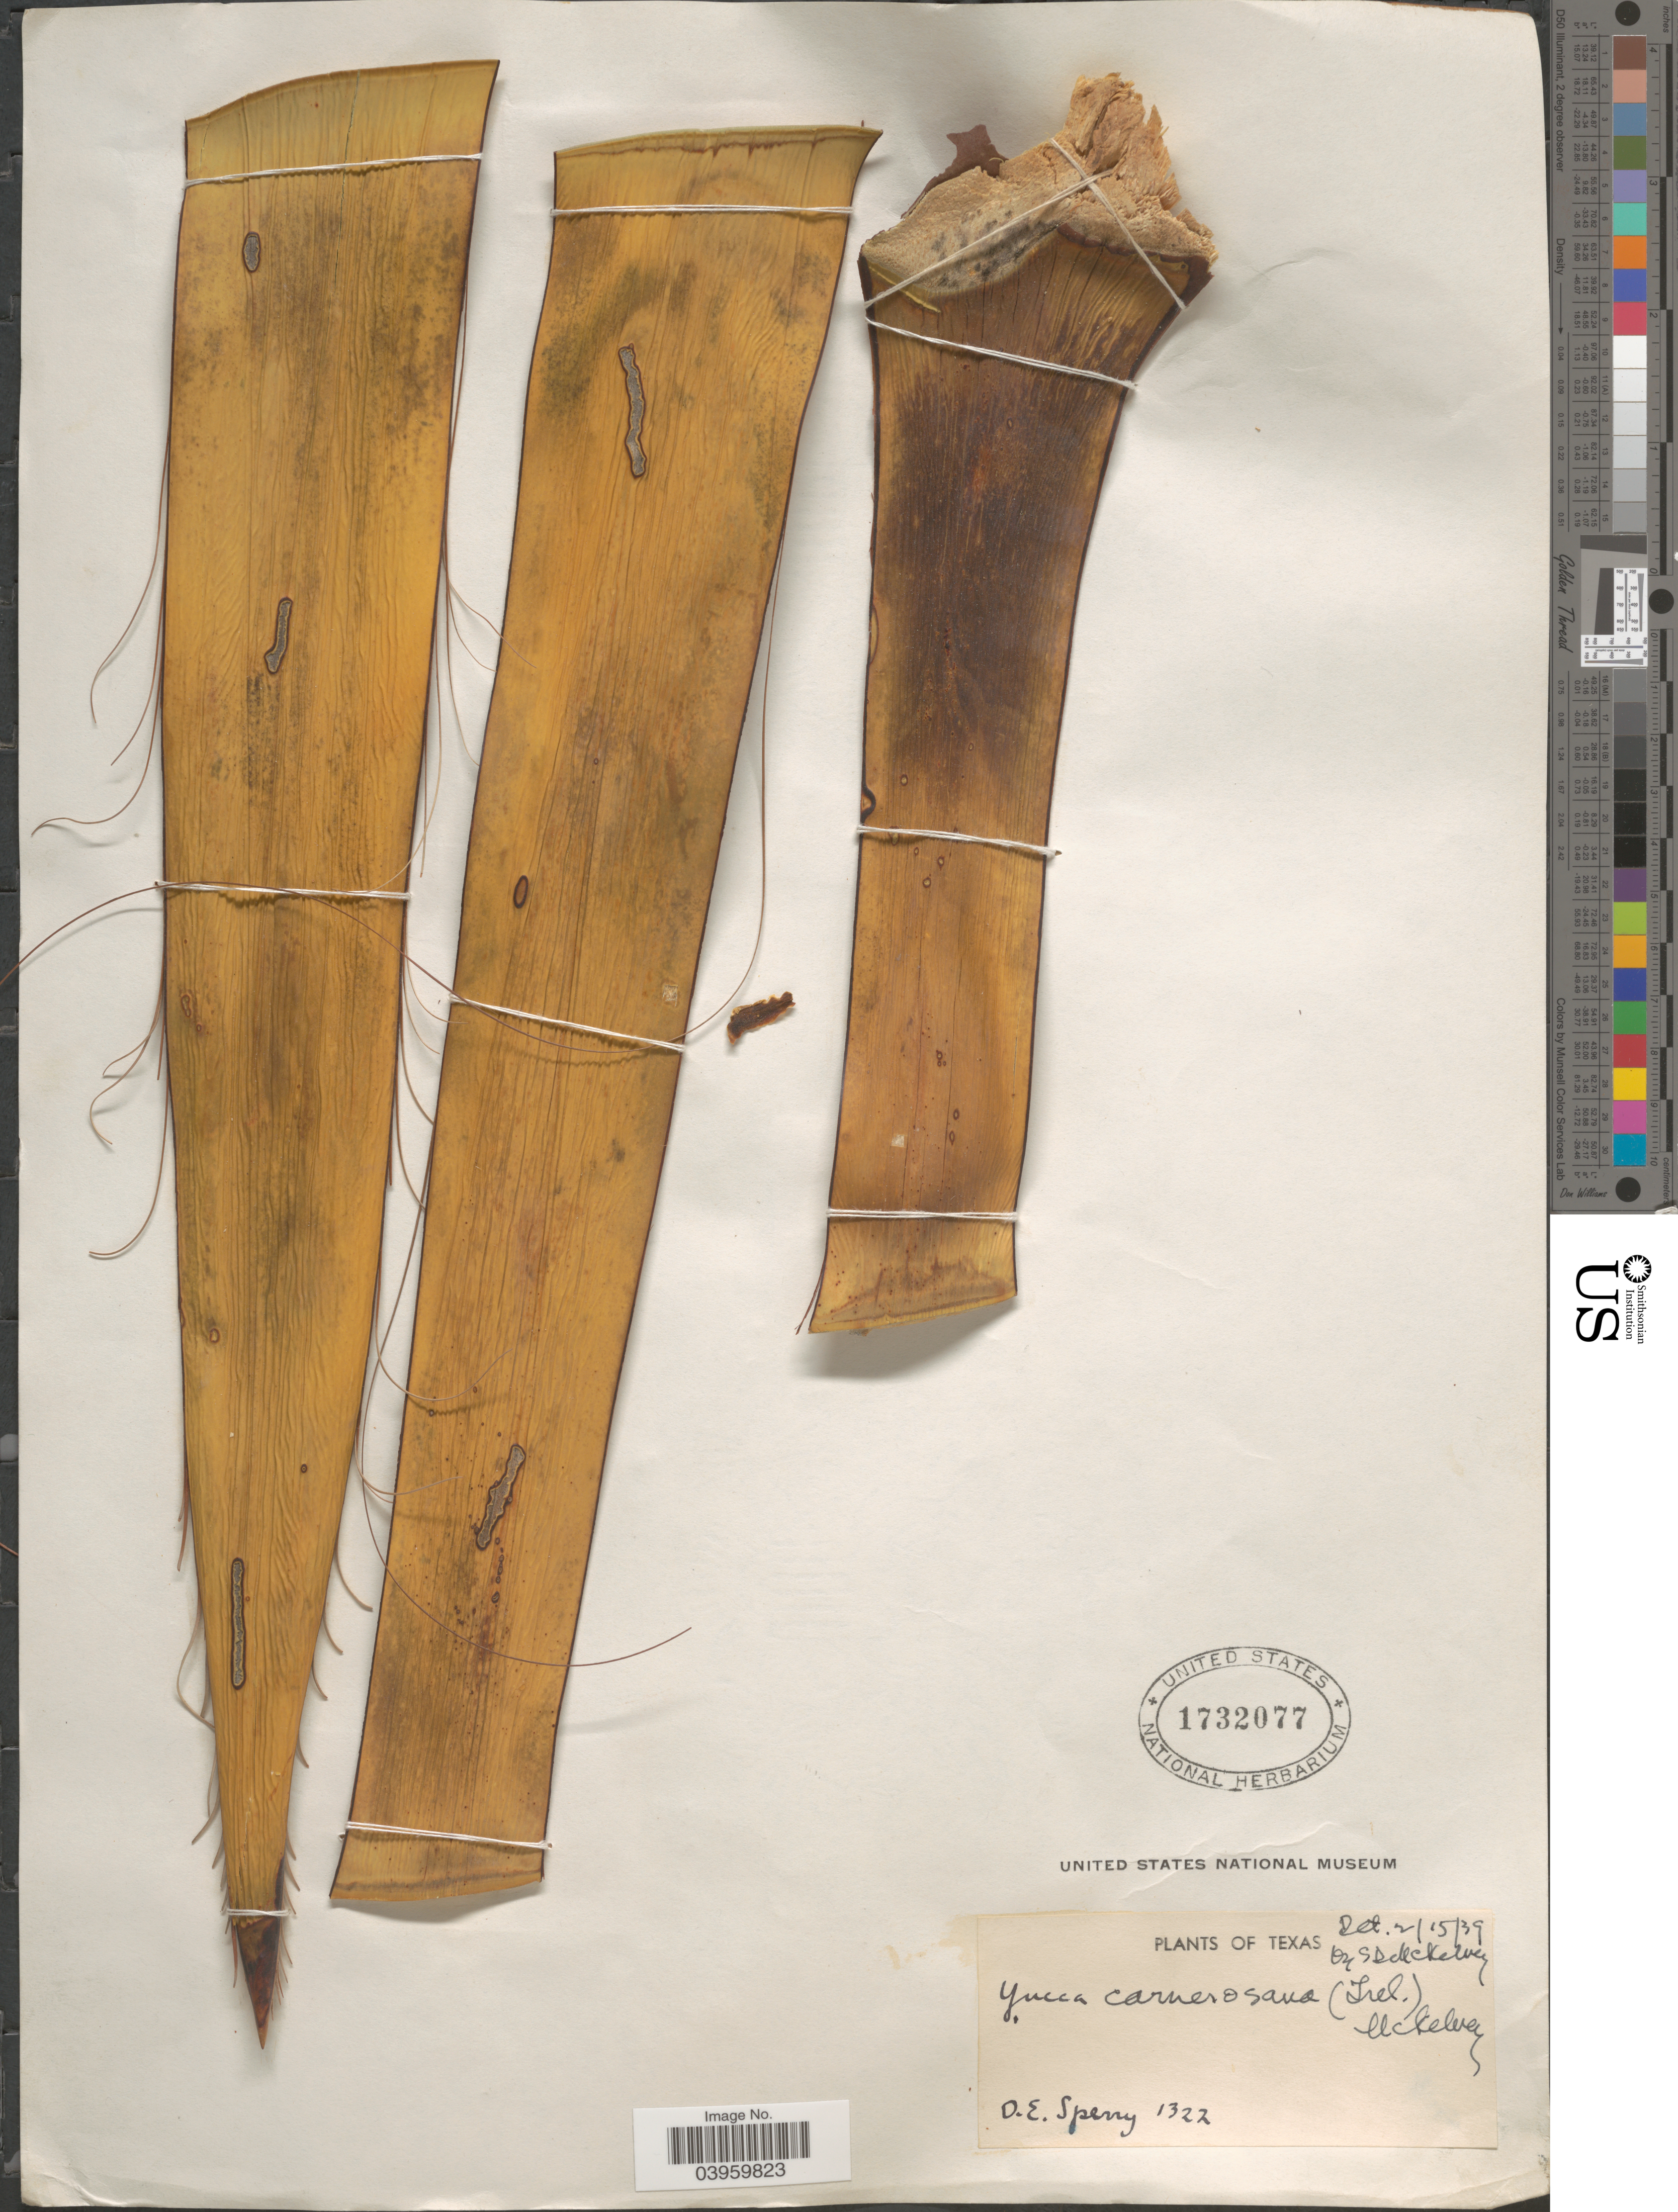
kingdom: Plantae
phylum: Tracheophyta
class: Liliopsida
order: Asparagales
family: Asparagaceae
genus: Yucca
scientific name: Yucca carnerosana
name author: (Trel.) McKelvey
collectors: O. E. Sperry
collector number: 1322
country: United States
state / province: Texas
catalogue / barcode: US 1732077